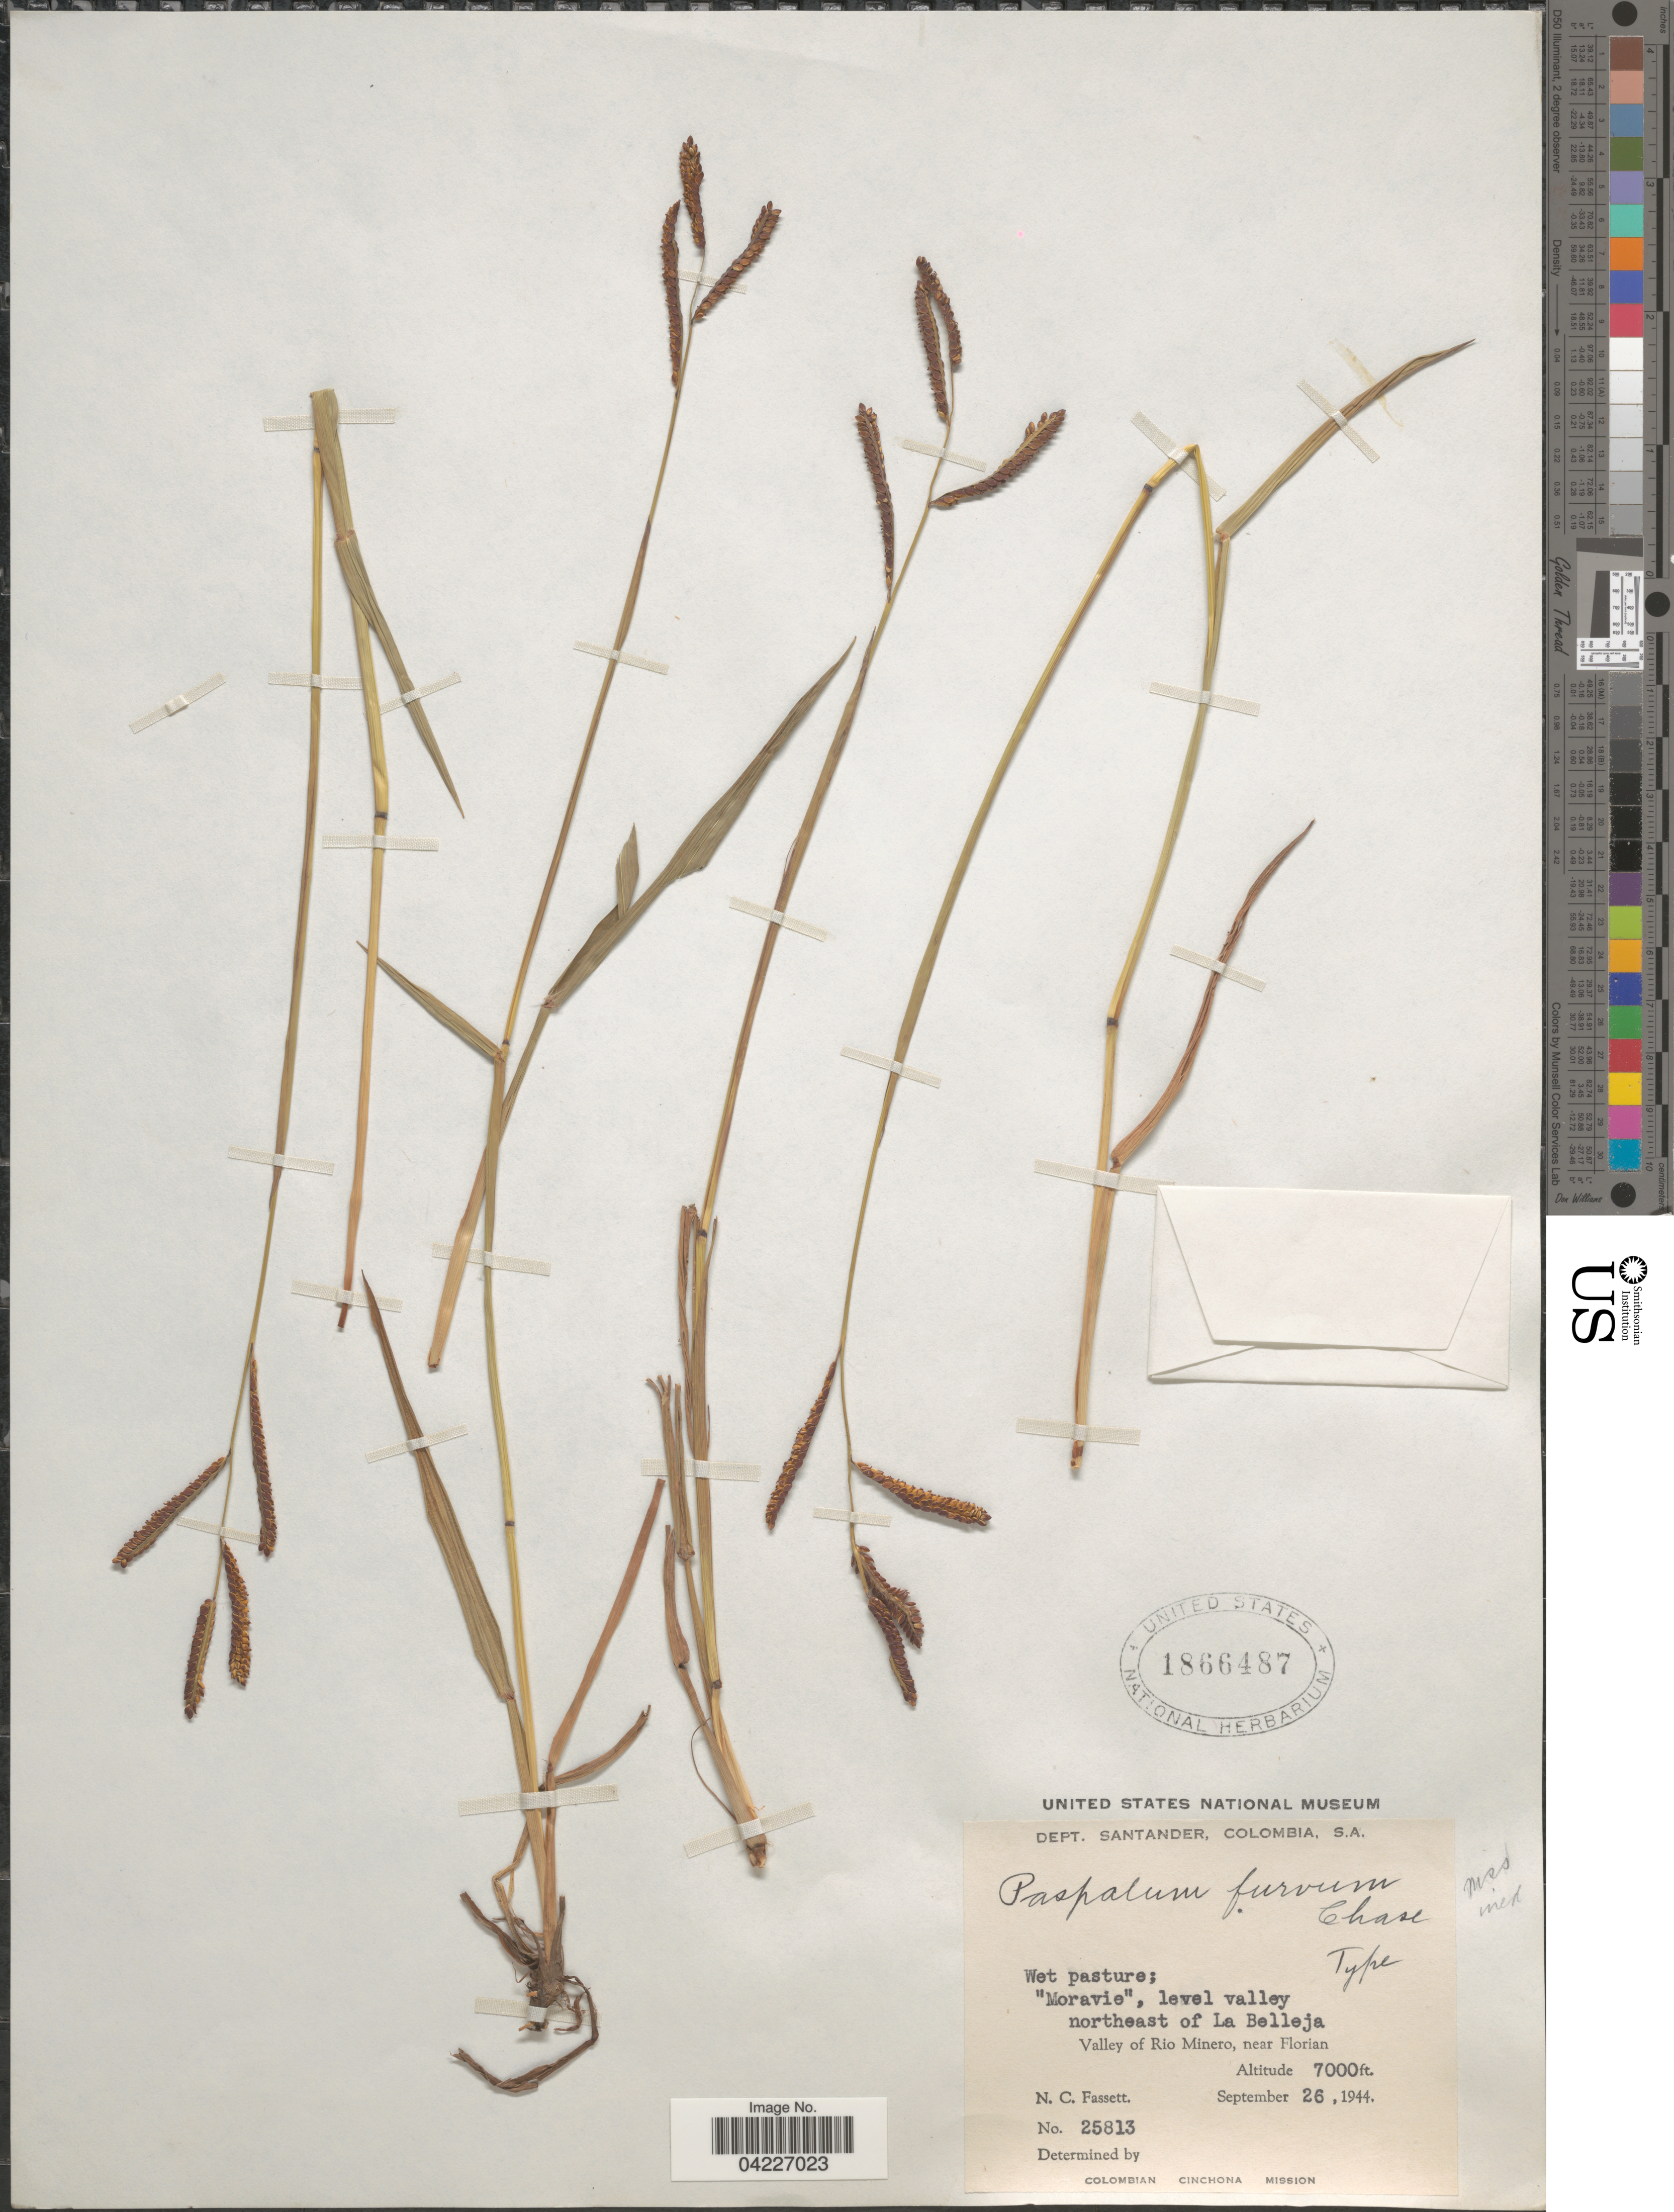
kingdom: Plantae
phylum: Tracheophyta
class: Liliopsida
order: Poales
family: Poaceae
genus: Paspalum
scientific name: Paspalum sp.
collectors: N. C. Fassett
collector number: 25813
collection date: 1944-09-26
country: Colombia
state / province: Santander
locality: Dept. Santander. Northeast of La Belleja. Valley of Rio Minero, near Florian. Colombian Cinchona Mission.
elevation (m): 2134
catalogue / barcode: US 1866487